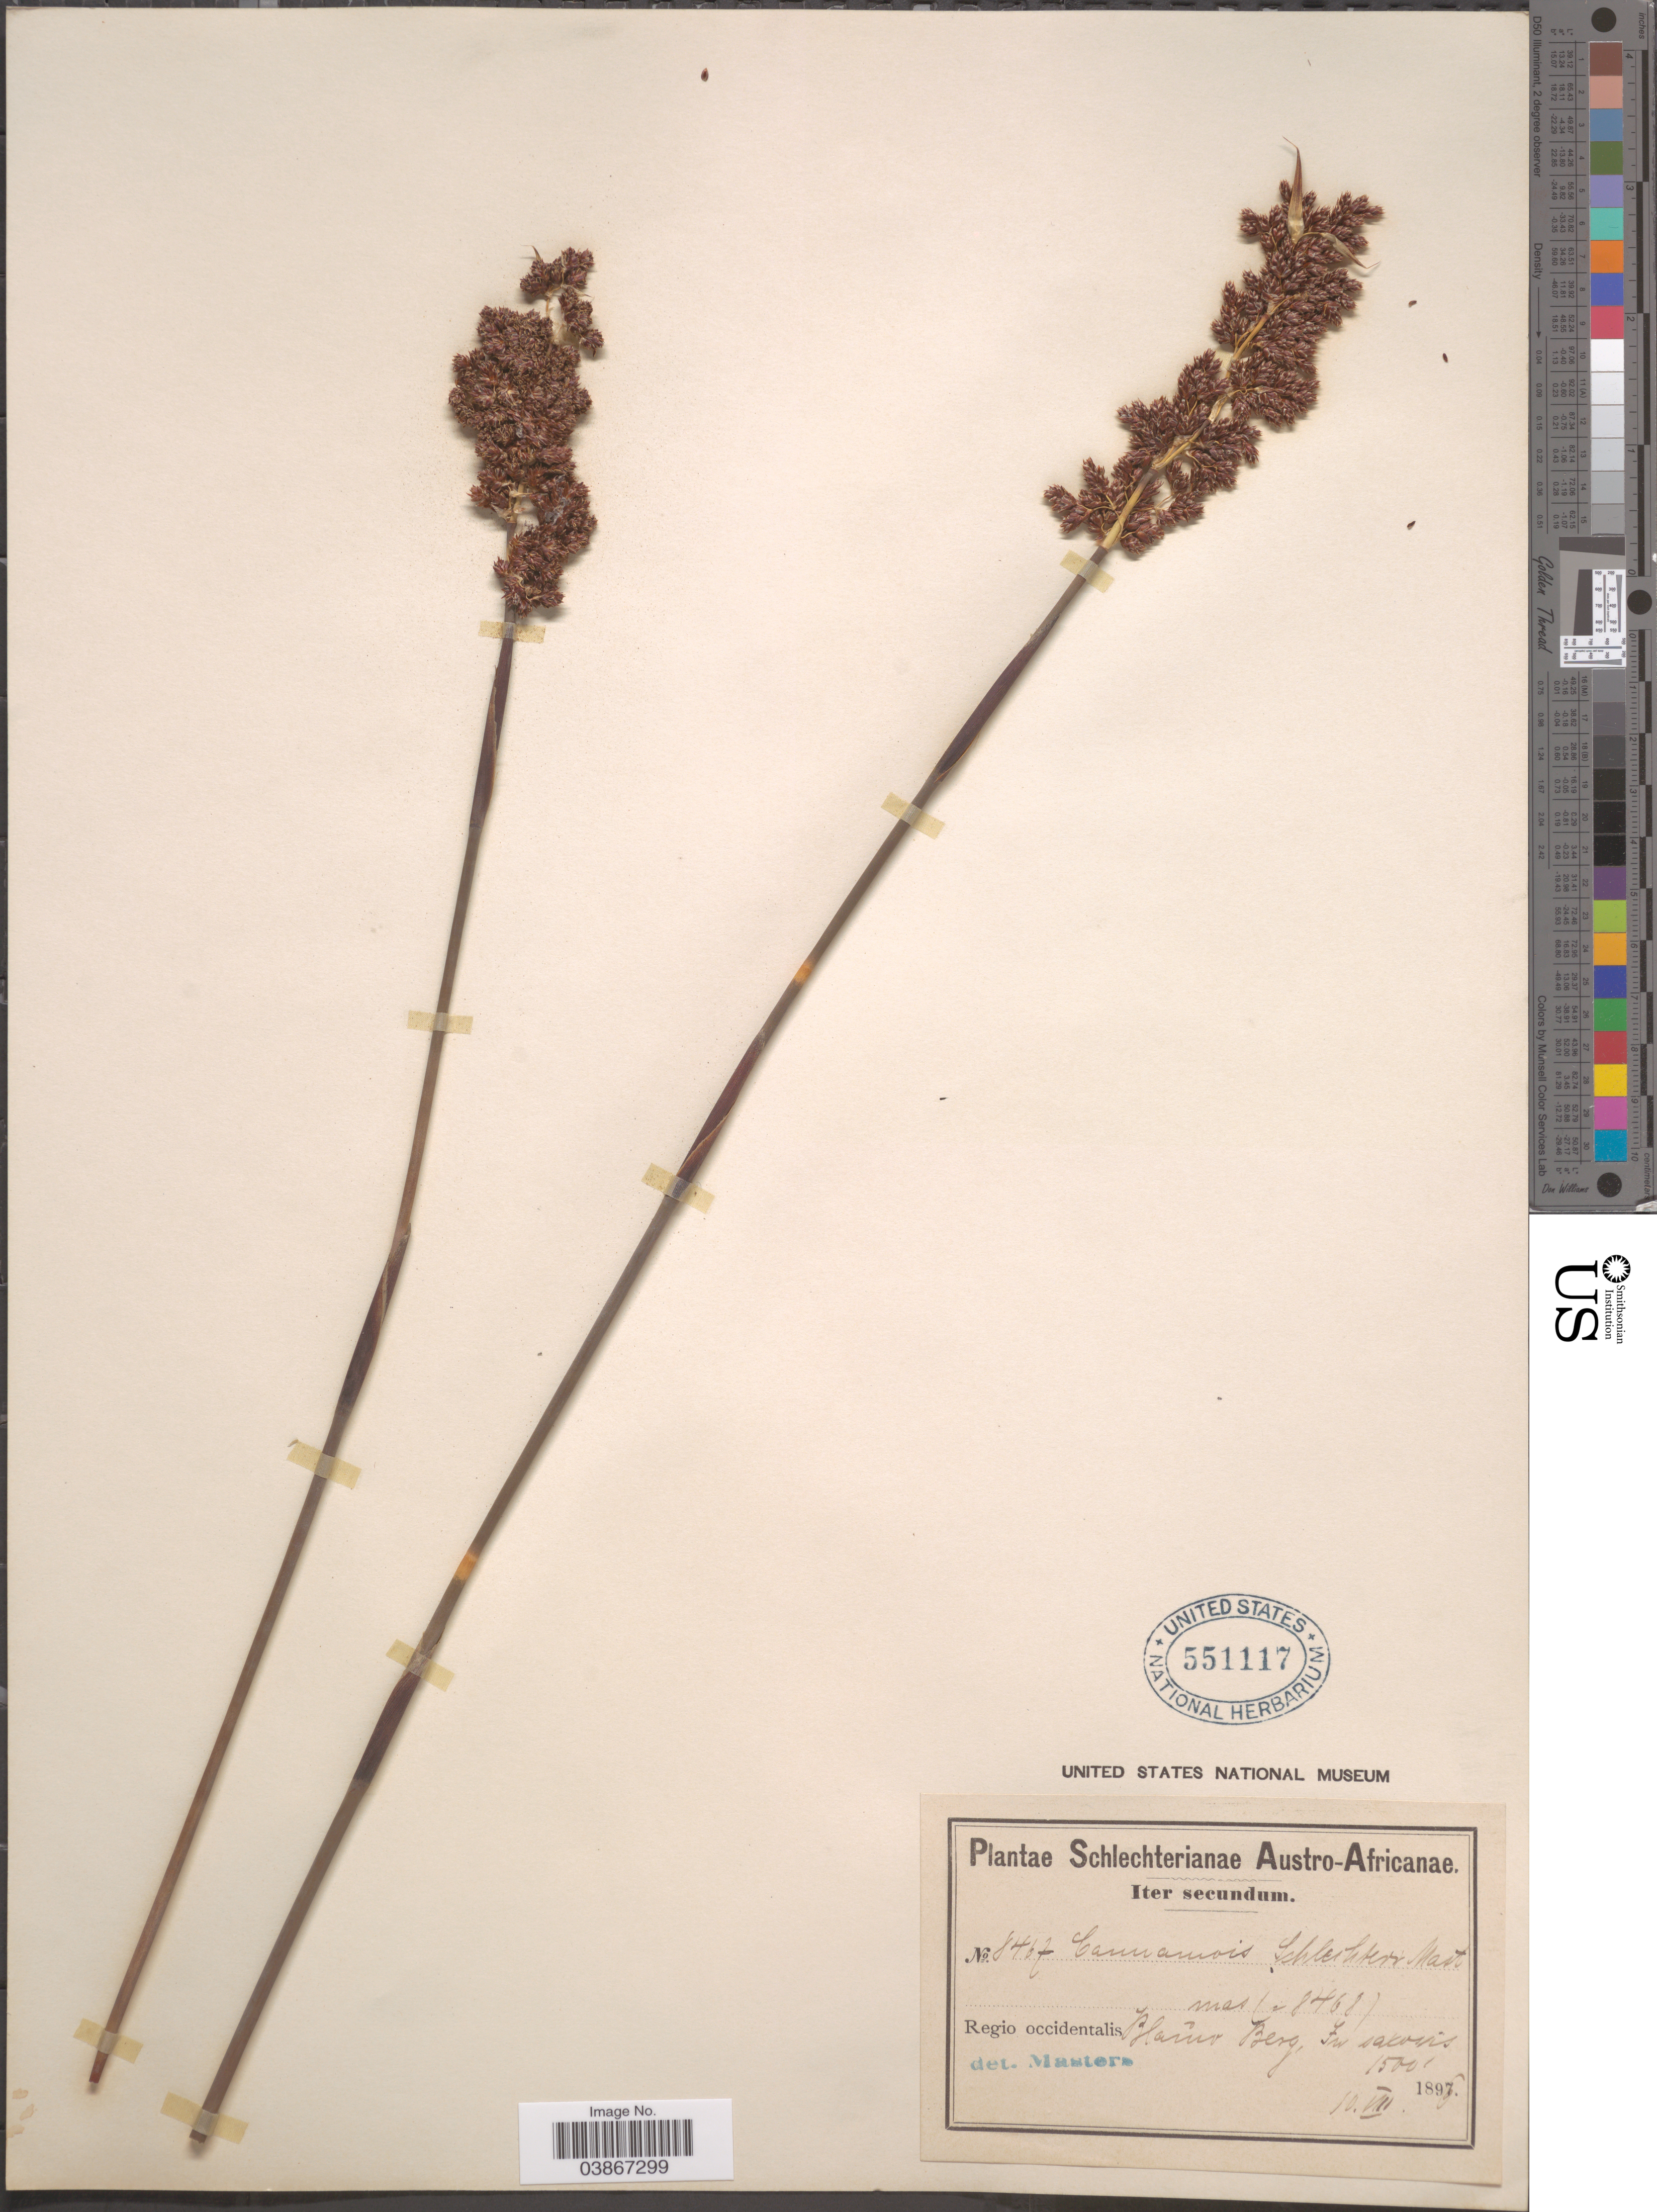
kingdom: Plantae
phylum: Tracheophyta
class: Liliopsida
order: Poales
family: Restionaceae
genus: Cannomois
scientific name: Cannomois schlechteri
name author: Mast.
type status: Isosyntype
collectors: Schlechter, --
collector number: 8467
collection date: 1896-08-10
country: South Africa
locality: Austro-Africanae. Regio occidentalis: Blauw Berg, in saxosis.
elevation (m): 457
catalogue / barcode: US 551117